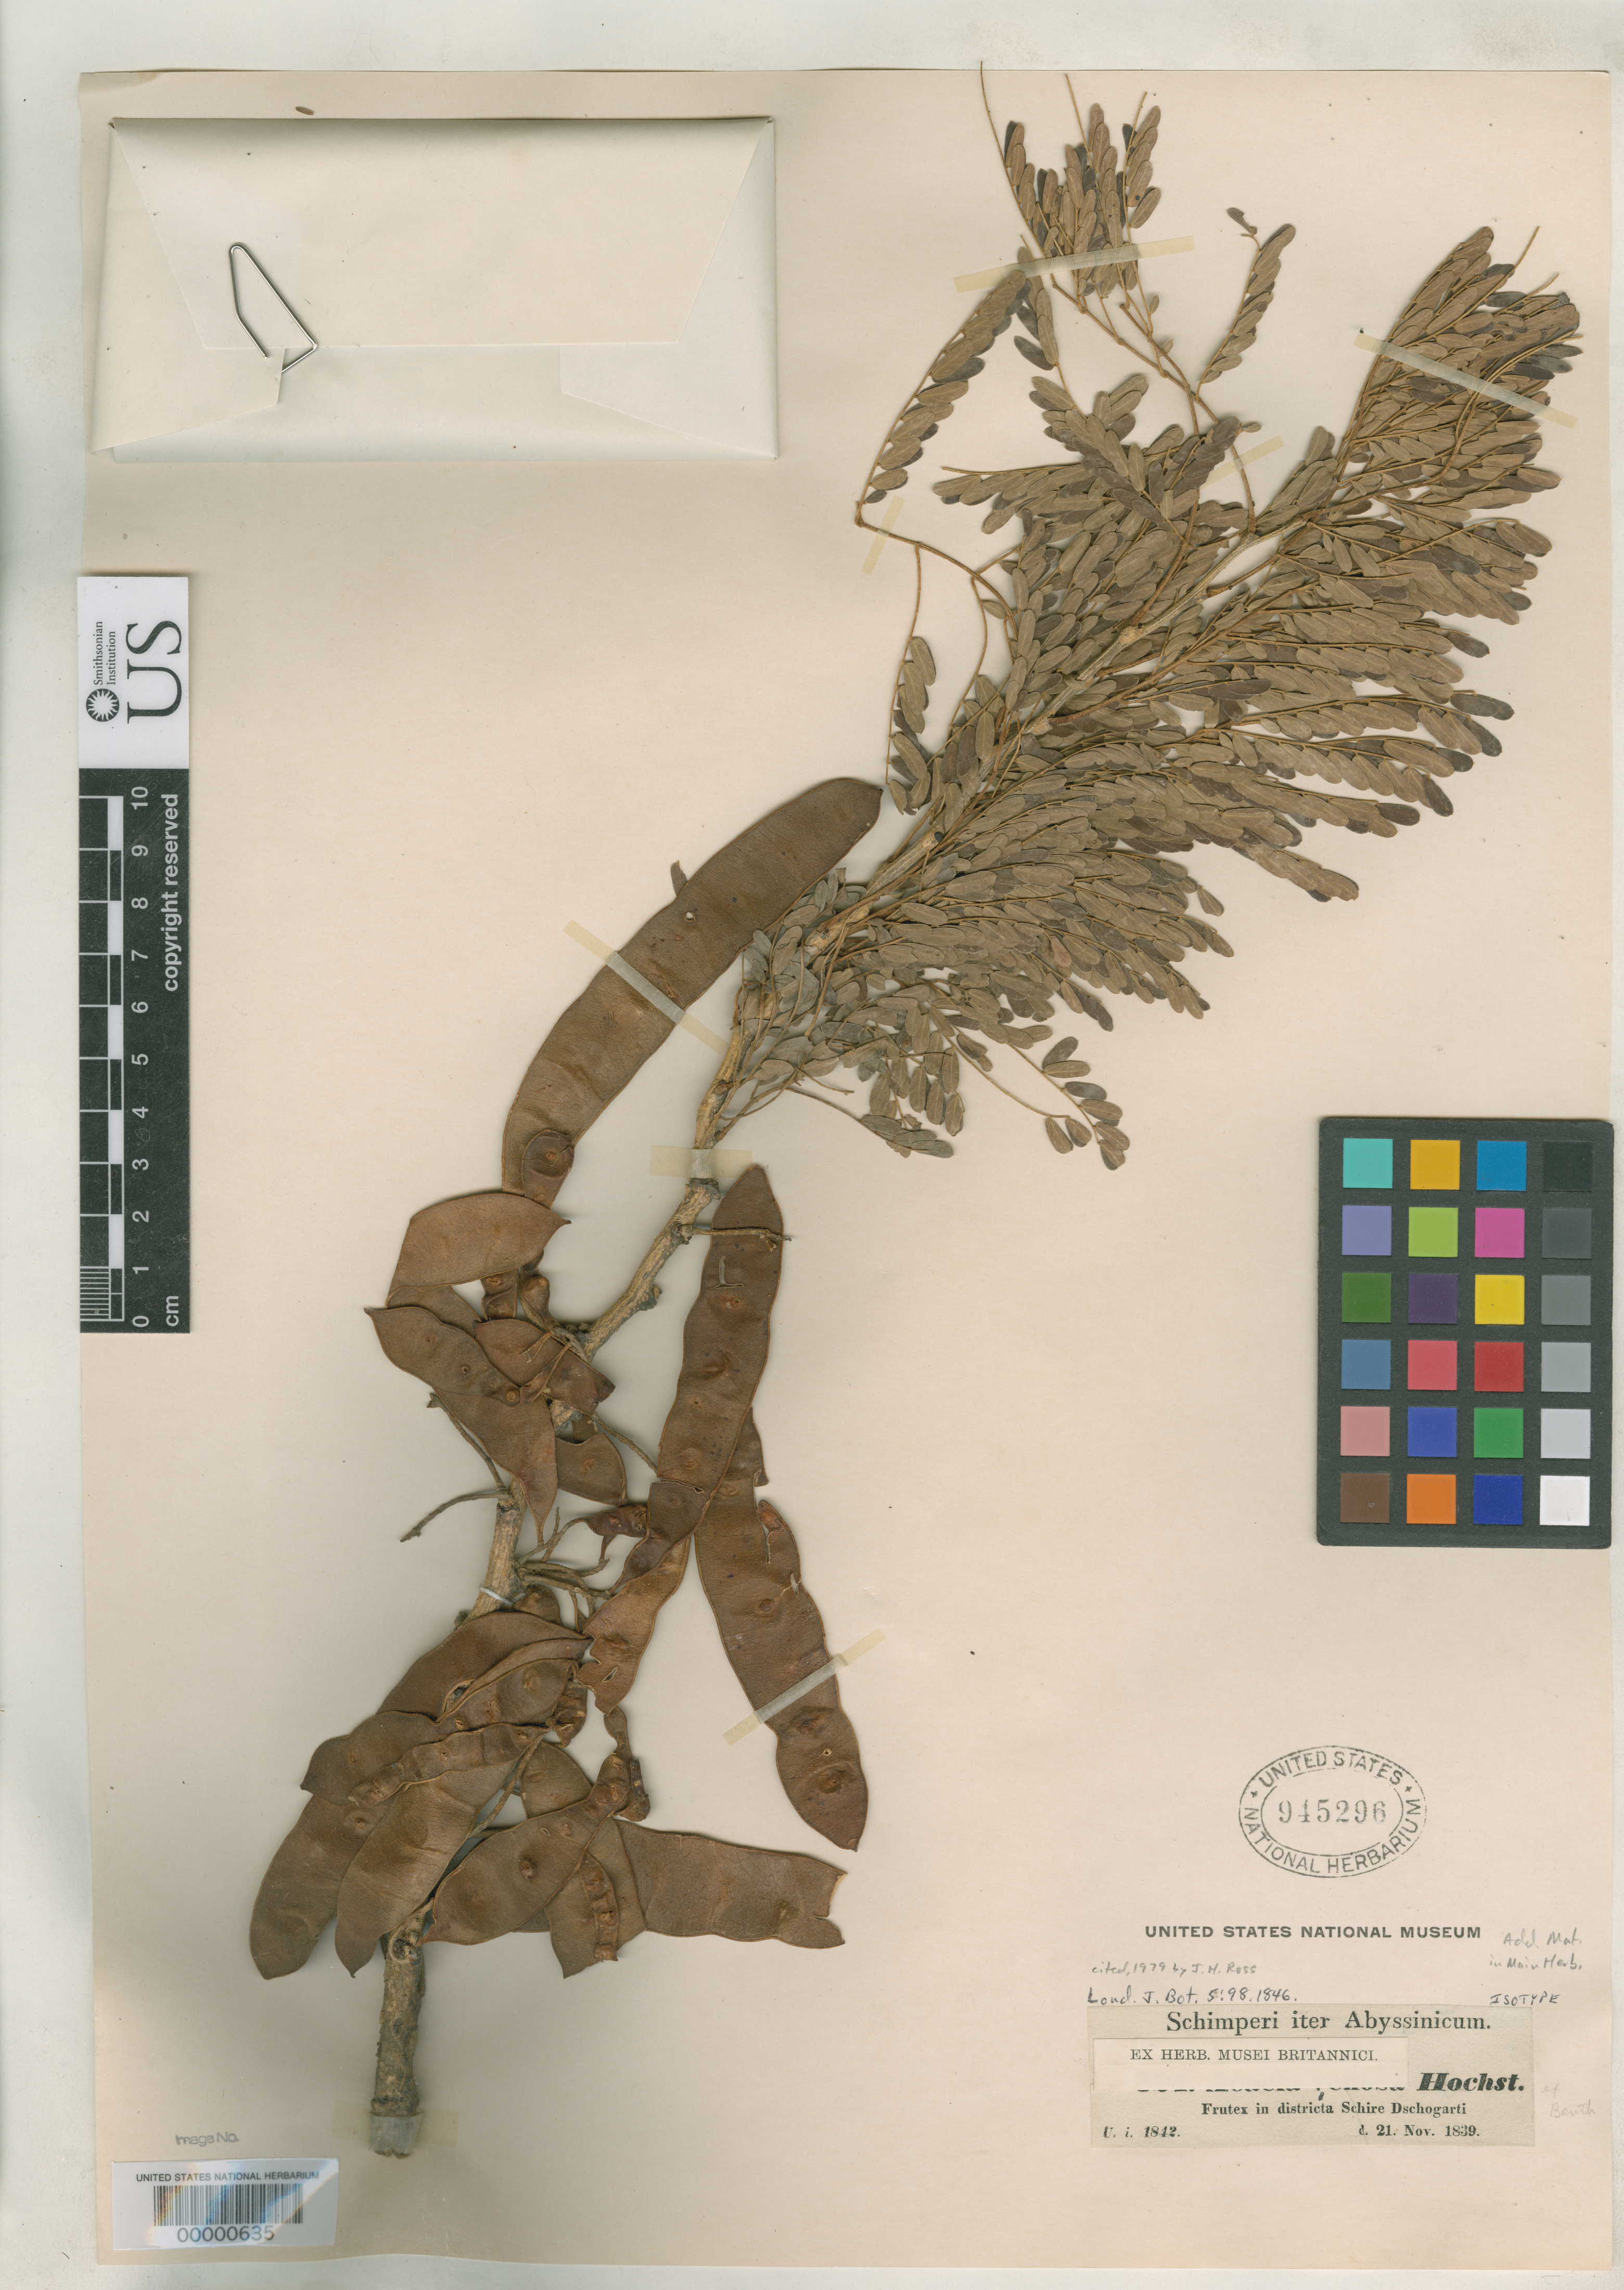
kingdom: Plantae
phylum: Tracheophyta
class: Magnoliopsida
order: Fabales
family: Fabaceae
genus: Acacia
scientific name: Acacia venosa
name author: Hochst. ex Benth.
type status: Isotype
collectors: G. W. Schimper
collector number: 524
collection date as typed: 1839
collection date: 1839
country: Ethiopia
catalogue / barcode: US 945296